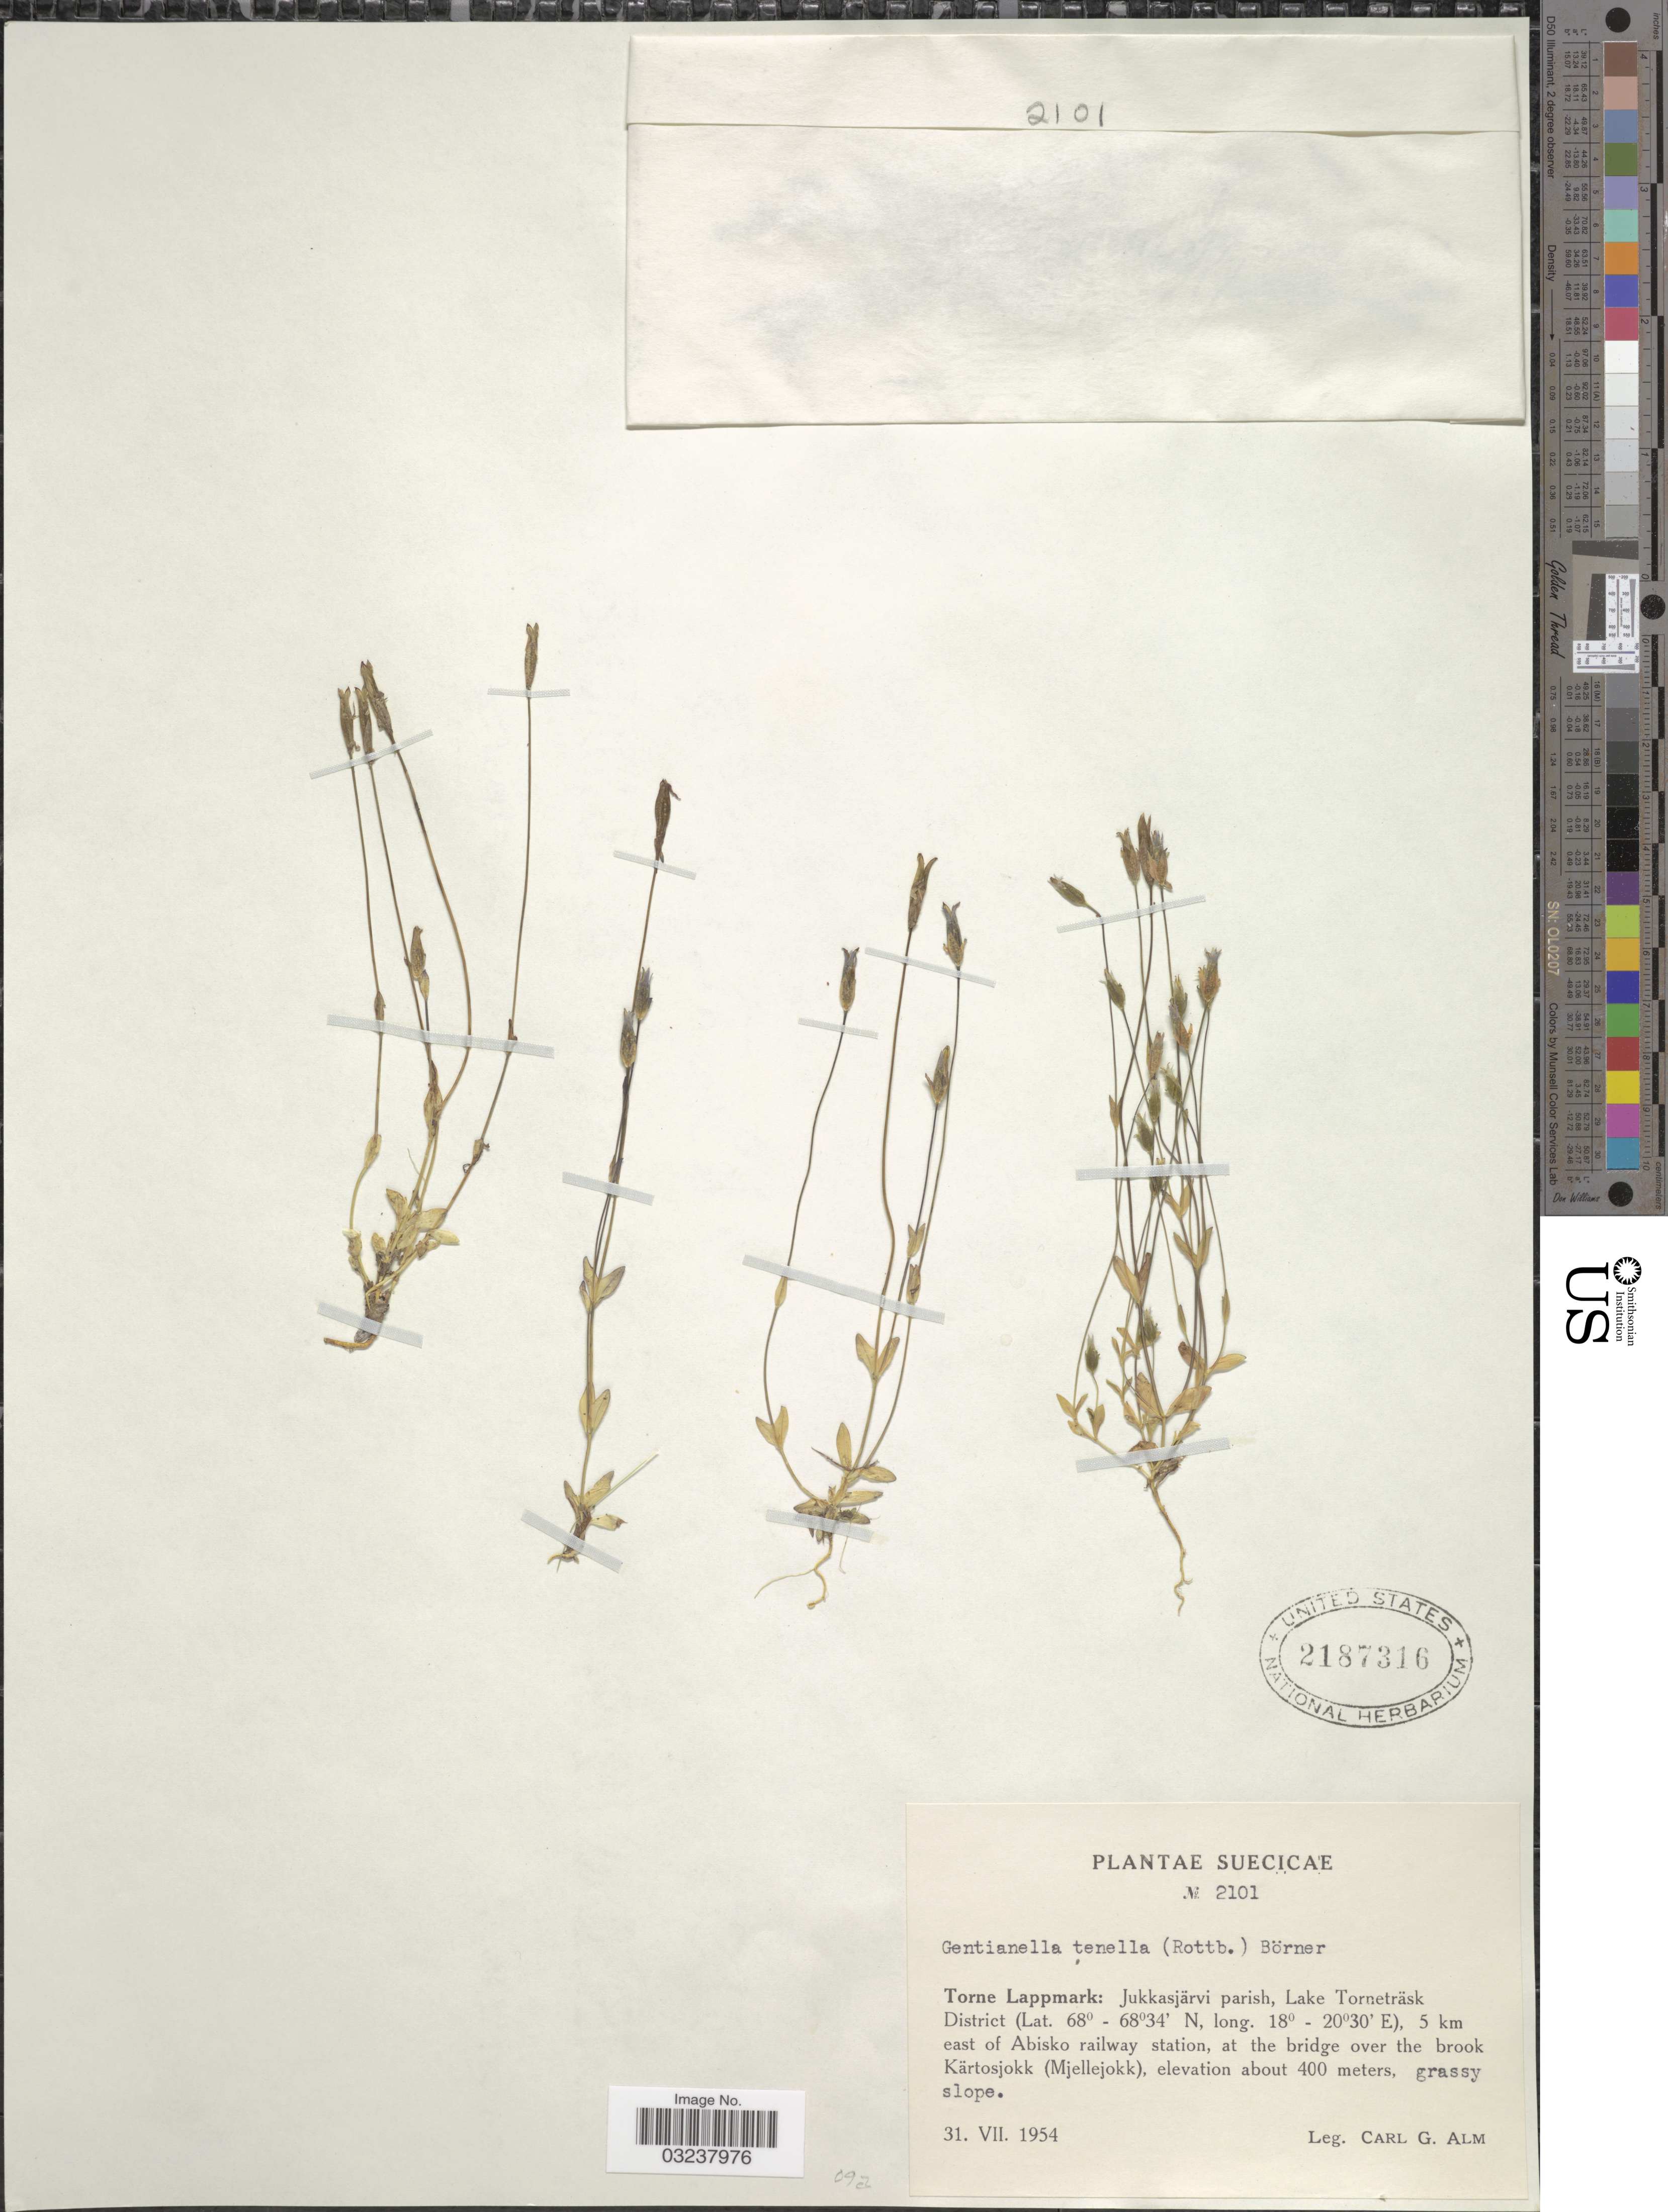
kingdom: Plantae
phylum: Tracheophyta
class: Magnoliopsida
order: Gentianales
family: Gentianaceae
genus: Gentianella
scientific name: Gentianella tenella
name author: (Rottb.) Börner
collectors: C. G. Alm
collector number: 2101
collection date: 1954-07-31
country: Sweden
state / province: Norrbotten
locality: Suecicae. Torne Lappmark: Jukkasjärvi parish, Lake Torneträsk District, 5 km east of Abisko railway station, at the bridge over the brook Kärtosjokk (Mjellejokk).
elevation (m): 400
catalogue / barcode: US 2187316